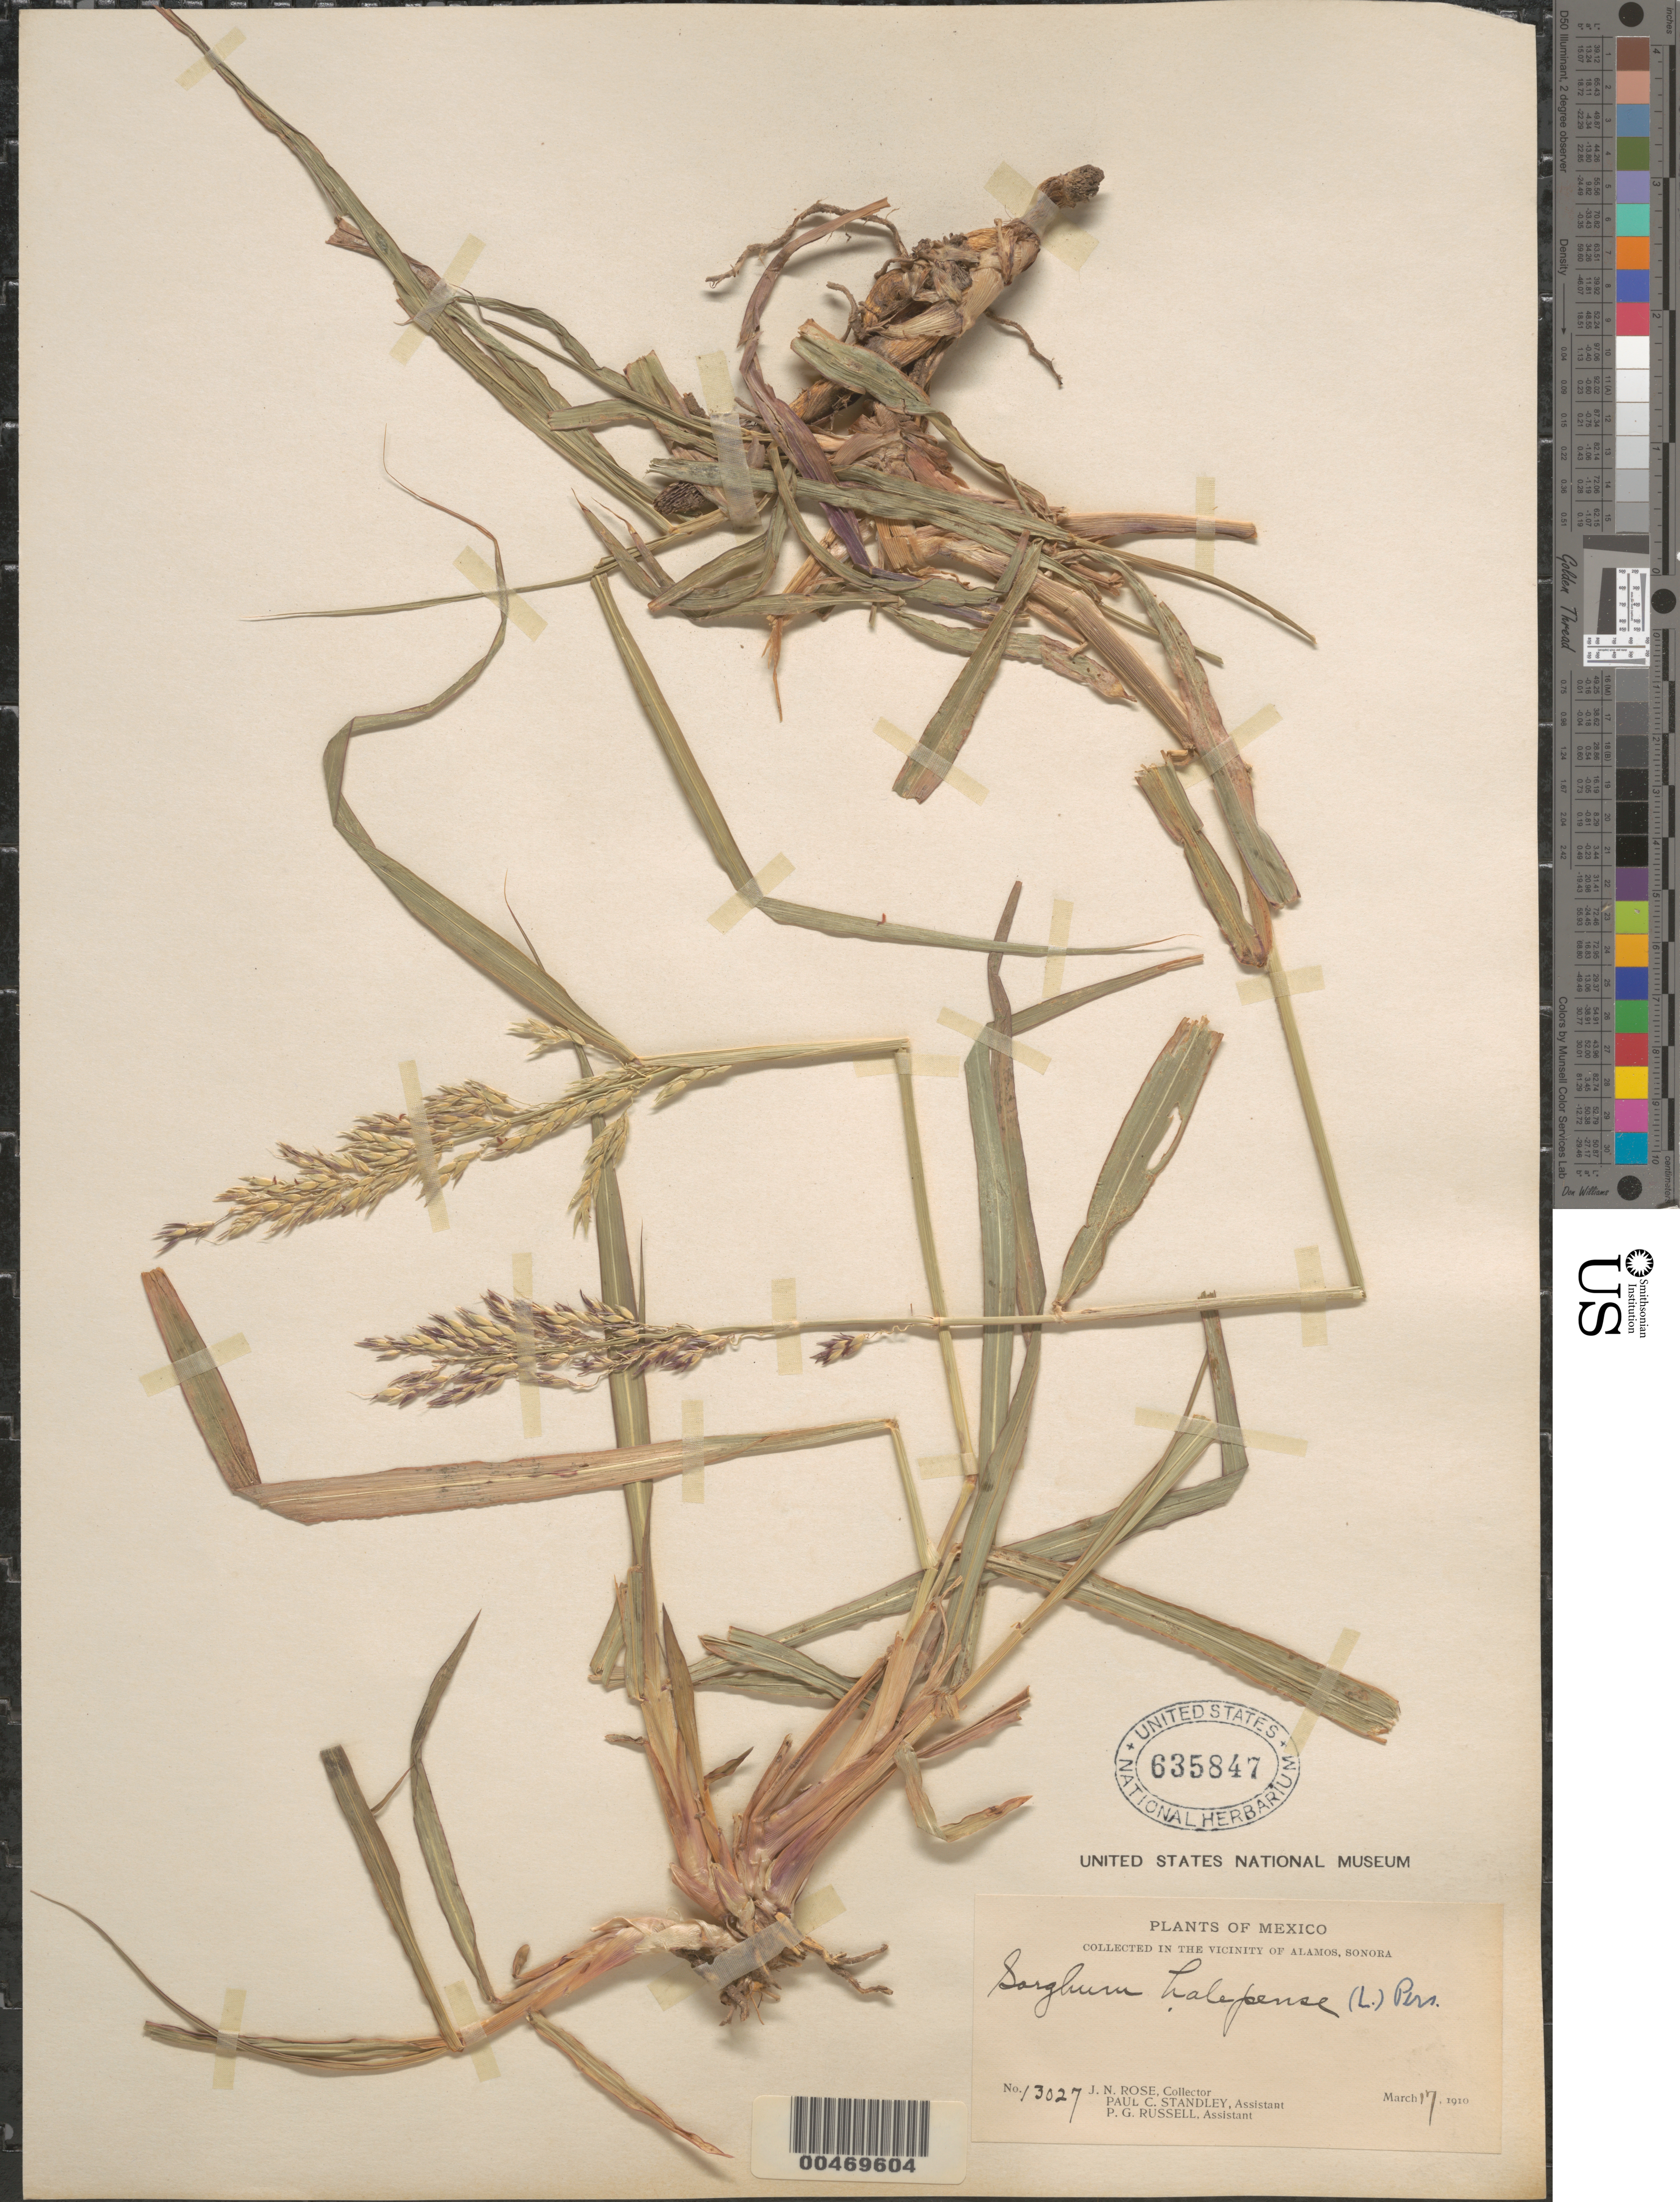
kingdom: Plantae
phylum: Tracheophyta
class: Liliopsida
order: Poales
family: Poaceae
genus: Sorghum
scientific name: Sorghum halepense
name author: (L.) Pers.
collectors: J. N. Rose, P. C. Standley & P. G. Russell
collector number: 13027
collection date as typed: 17 Mar 1910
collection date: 1910-03-17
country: Mexico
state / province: Sonora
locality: Vicinity of Alamos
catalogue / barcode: US 635847